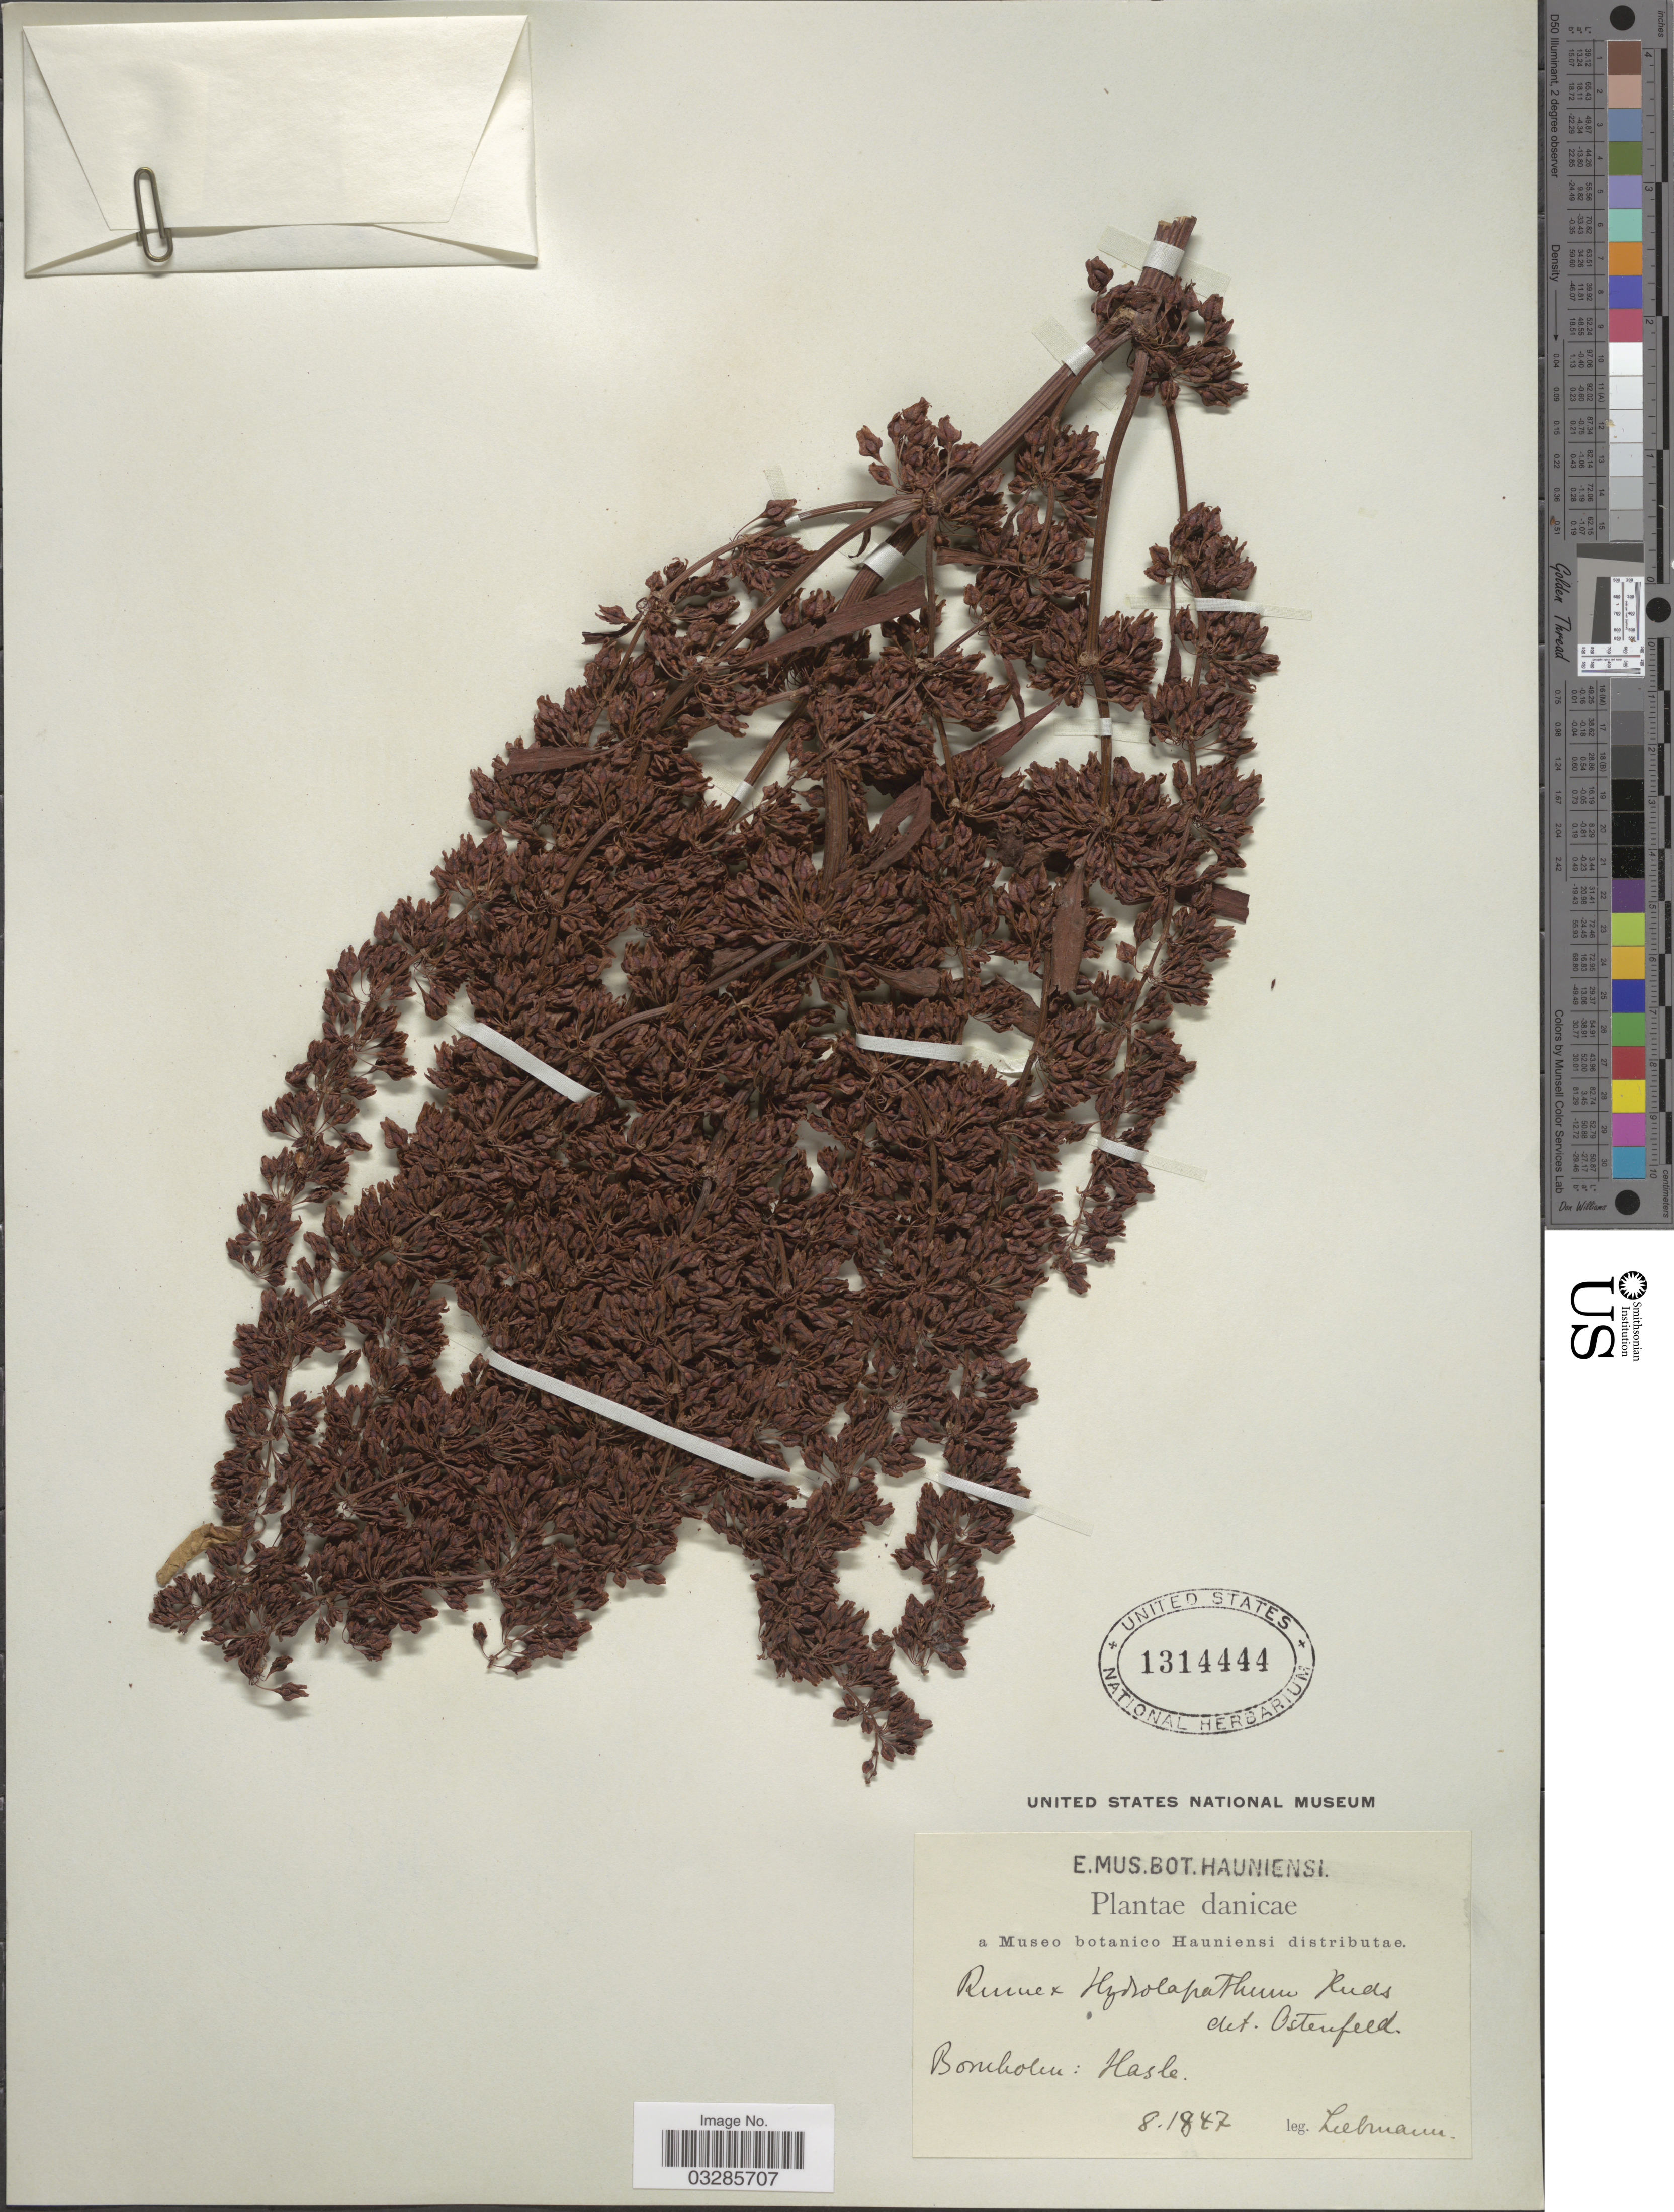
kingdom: Plantae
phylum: Tracheophyta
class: Magnoliopsida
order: Caryophyllales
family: Polygonaceae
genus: Rumex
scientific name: Rumex hydrolapathum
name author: Huds.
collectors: Liebmann, --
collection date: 1847-08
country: Denmark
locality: Danicae, Bornholm: Hasle.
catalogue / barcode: US 1314444